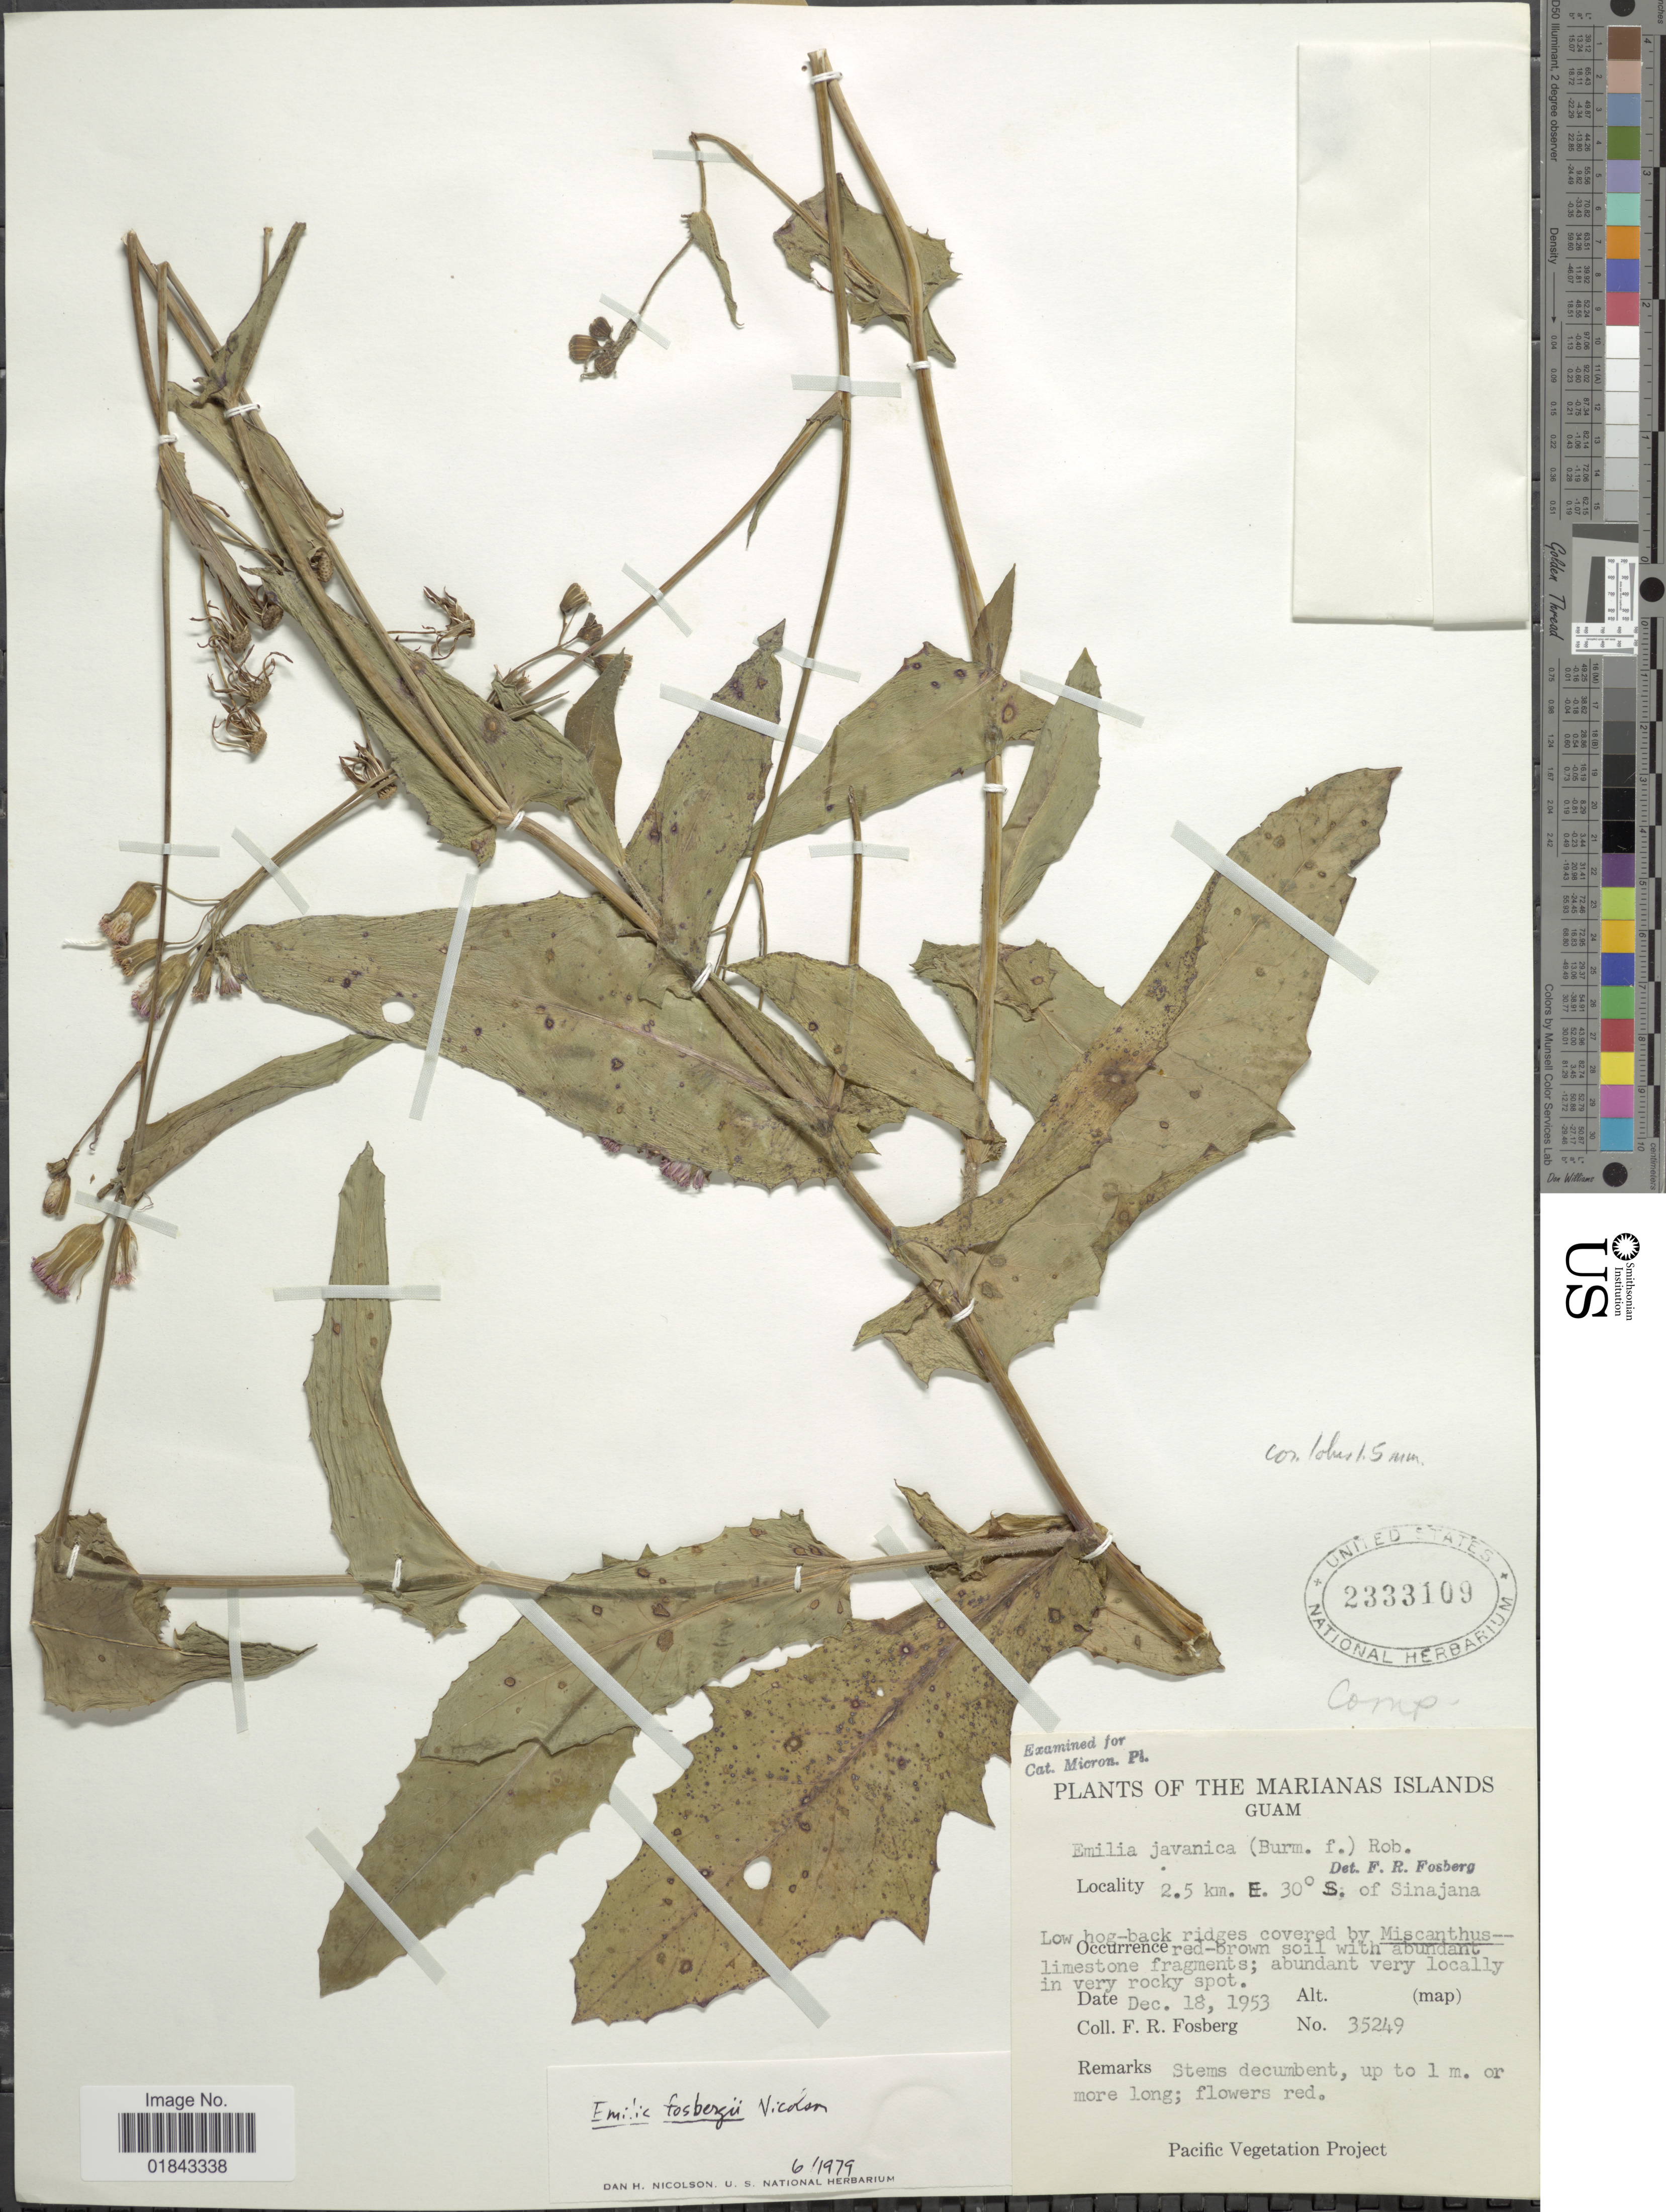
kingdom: Plantae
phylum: Tracheophyta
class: Magnoliopsida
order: Asterales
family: Asteraceae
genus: Emilia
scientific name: Emilia fosbergii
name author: Nicolson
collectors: F. R. Fosberg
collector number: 35249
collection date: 1953-12-18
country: Northern Mariana Islands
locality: Marianas Islands, Guam, 2.5 km E. 30° S. of Sinajana, low hog-back ridges covered by Miscanthus, red-brown soil with abundant limestone fragments; abundant very locally in very rocky spot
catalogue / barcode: US 2333109